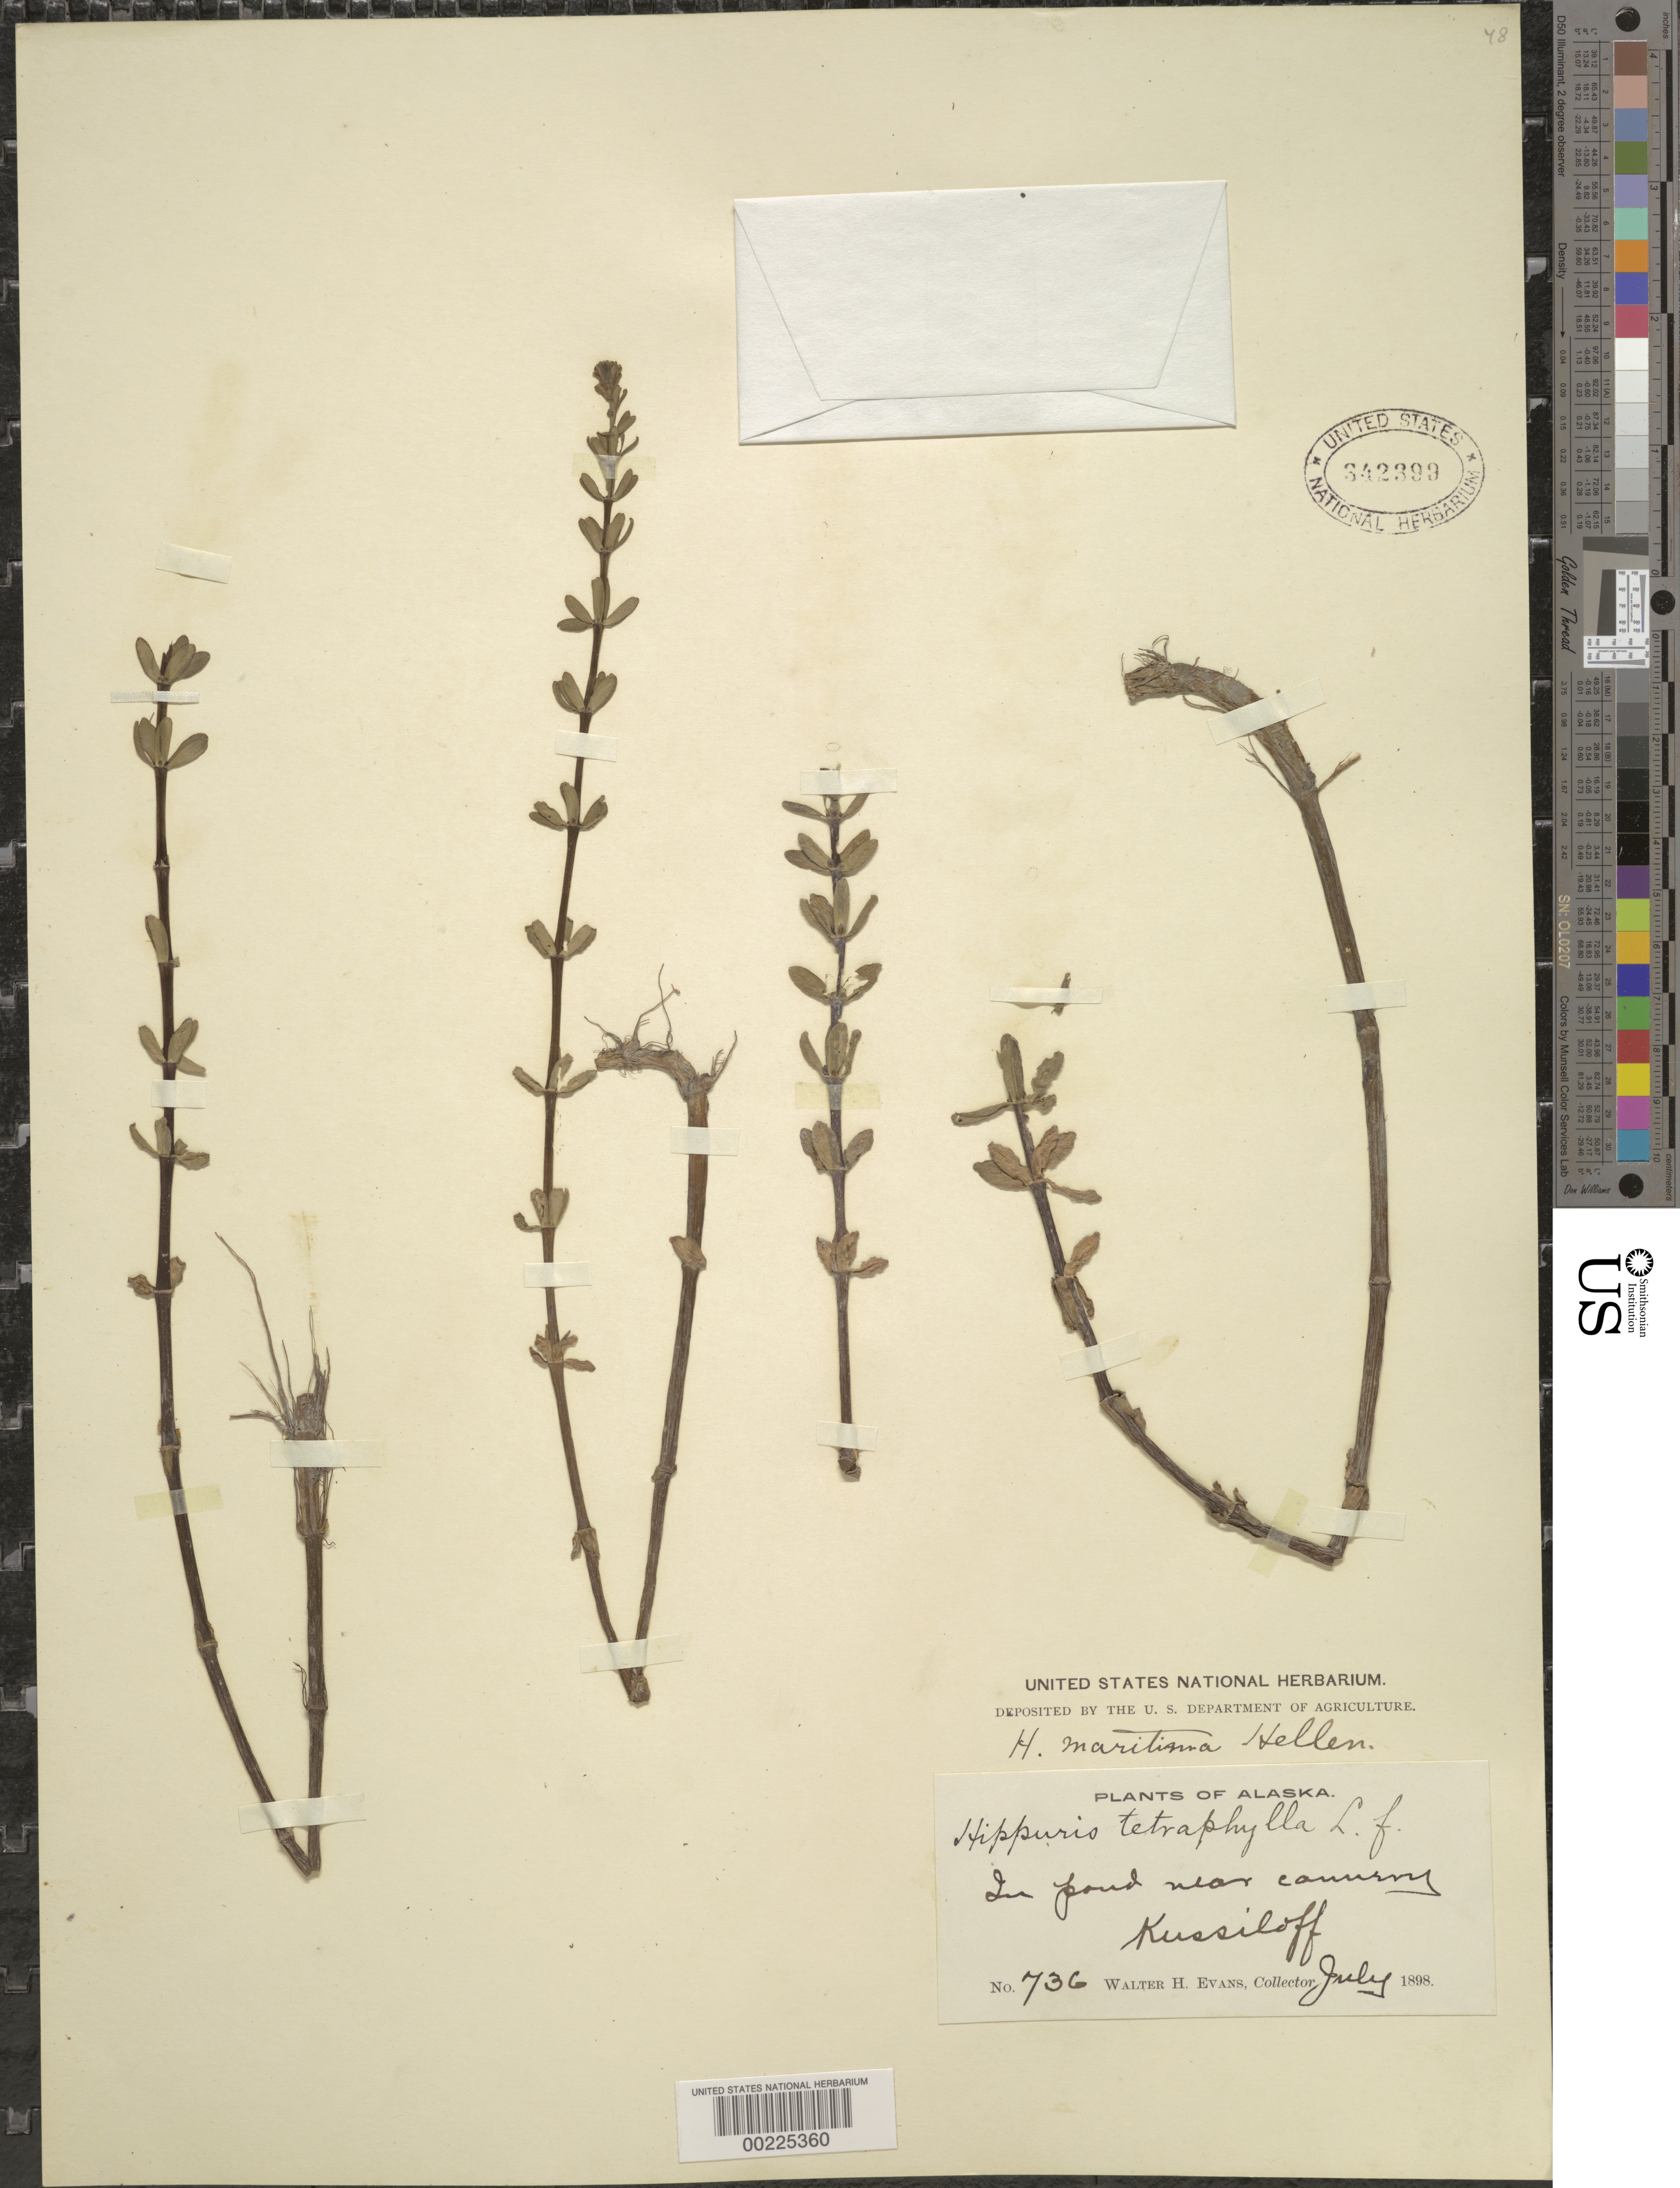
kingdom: Plantae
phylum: Tracheophyta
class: Magnoliopsida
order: Lamiales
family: Plantaginaceae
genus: Hippuris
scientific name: Hippuris tetraphylla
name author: L. f.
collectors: W. H. Evans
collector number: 736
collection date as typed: Jul 1898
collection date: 1898-07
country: United States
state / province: Alaska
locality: Kussiloff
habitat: In pond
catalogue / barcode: US 342399